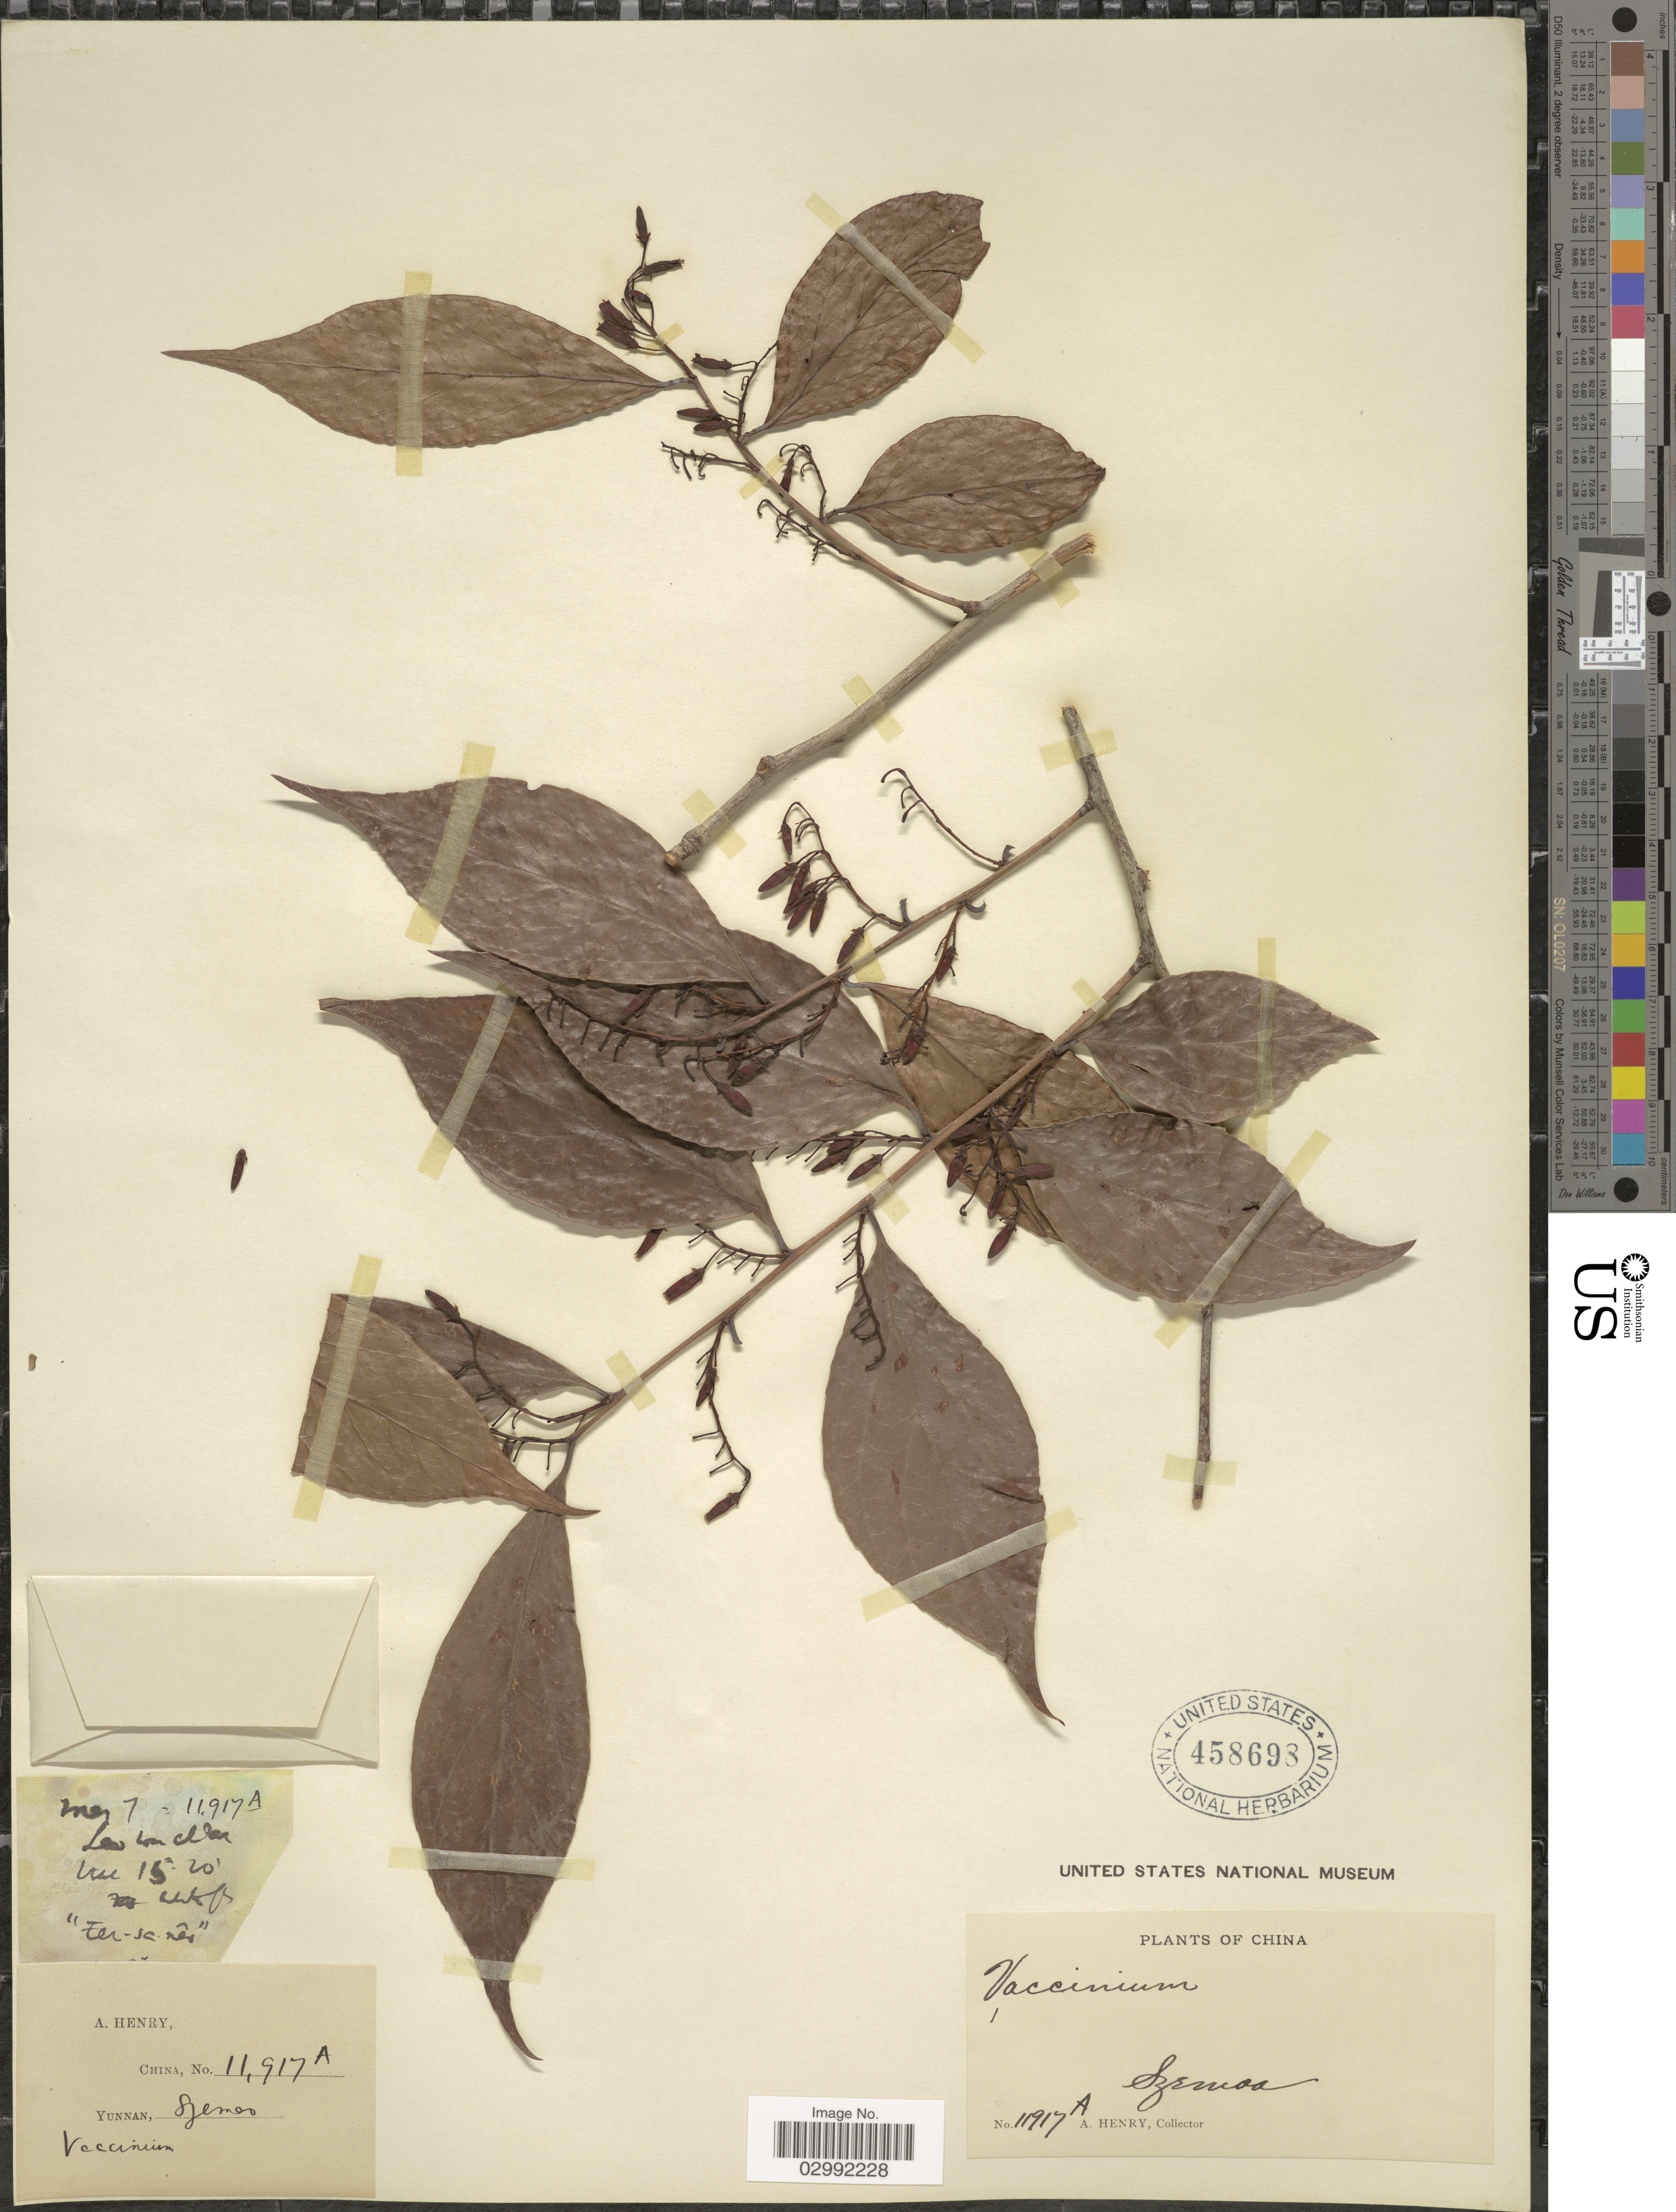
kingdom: Plantae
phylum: Tracheophyta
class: Magnoliopsida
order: Ericales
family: Ericaceae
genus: Vaccinium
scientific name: Vaccinium sprengelii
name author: (G. Don) Sleumer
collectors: A. Henry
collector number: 11917 A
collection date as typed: Transcribed d/m/y: /5/7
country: China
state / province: Yunnan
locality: Szemoa. Leo wa ch'ar.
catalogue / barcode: US 458698